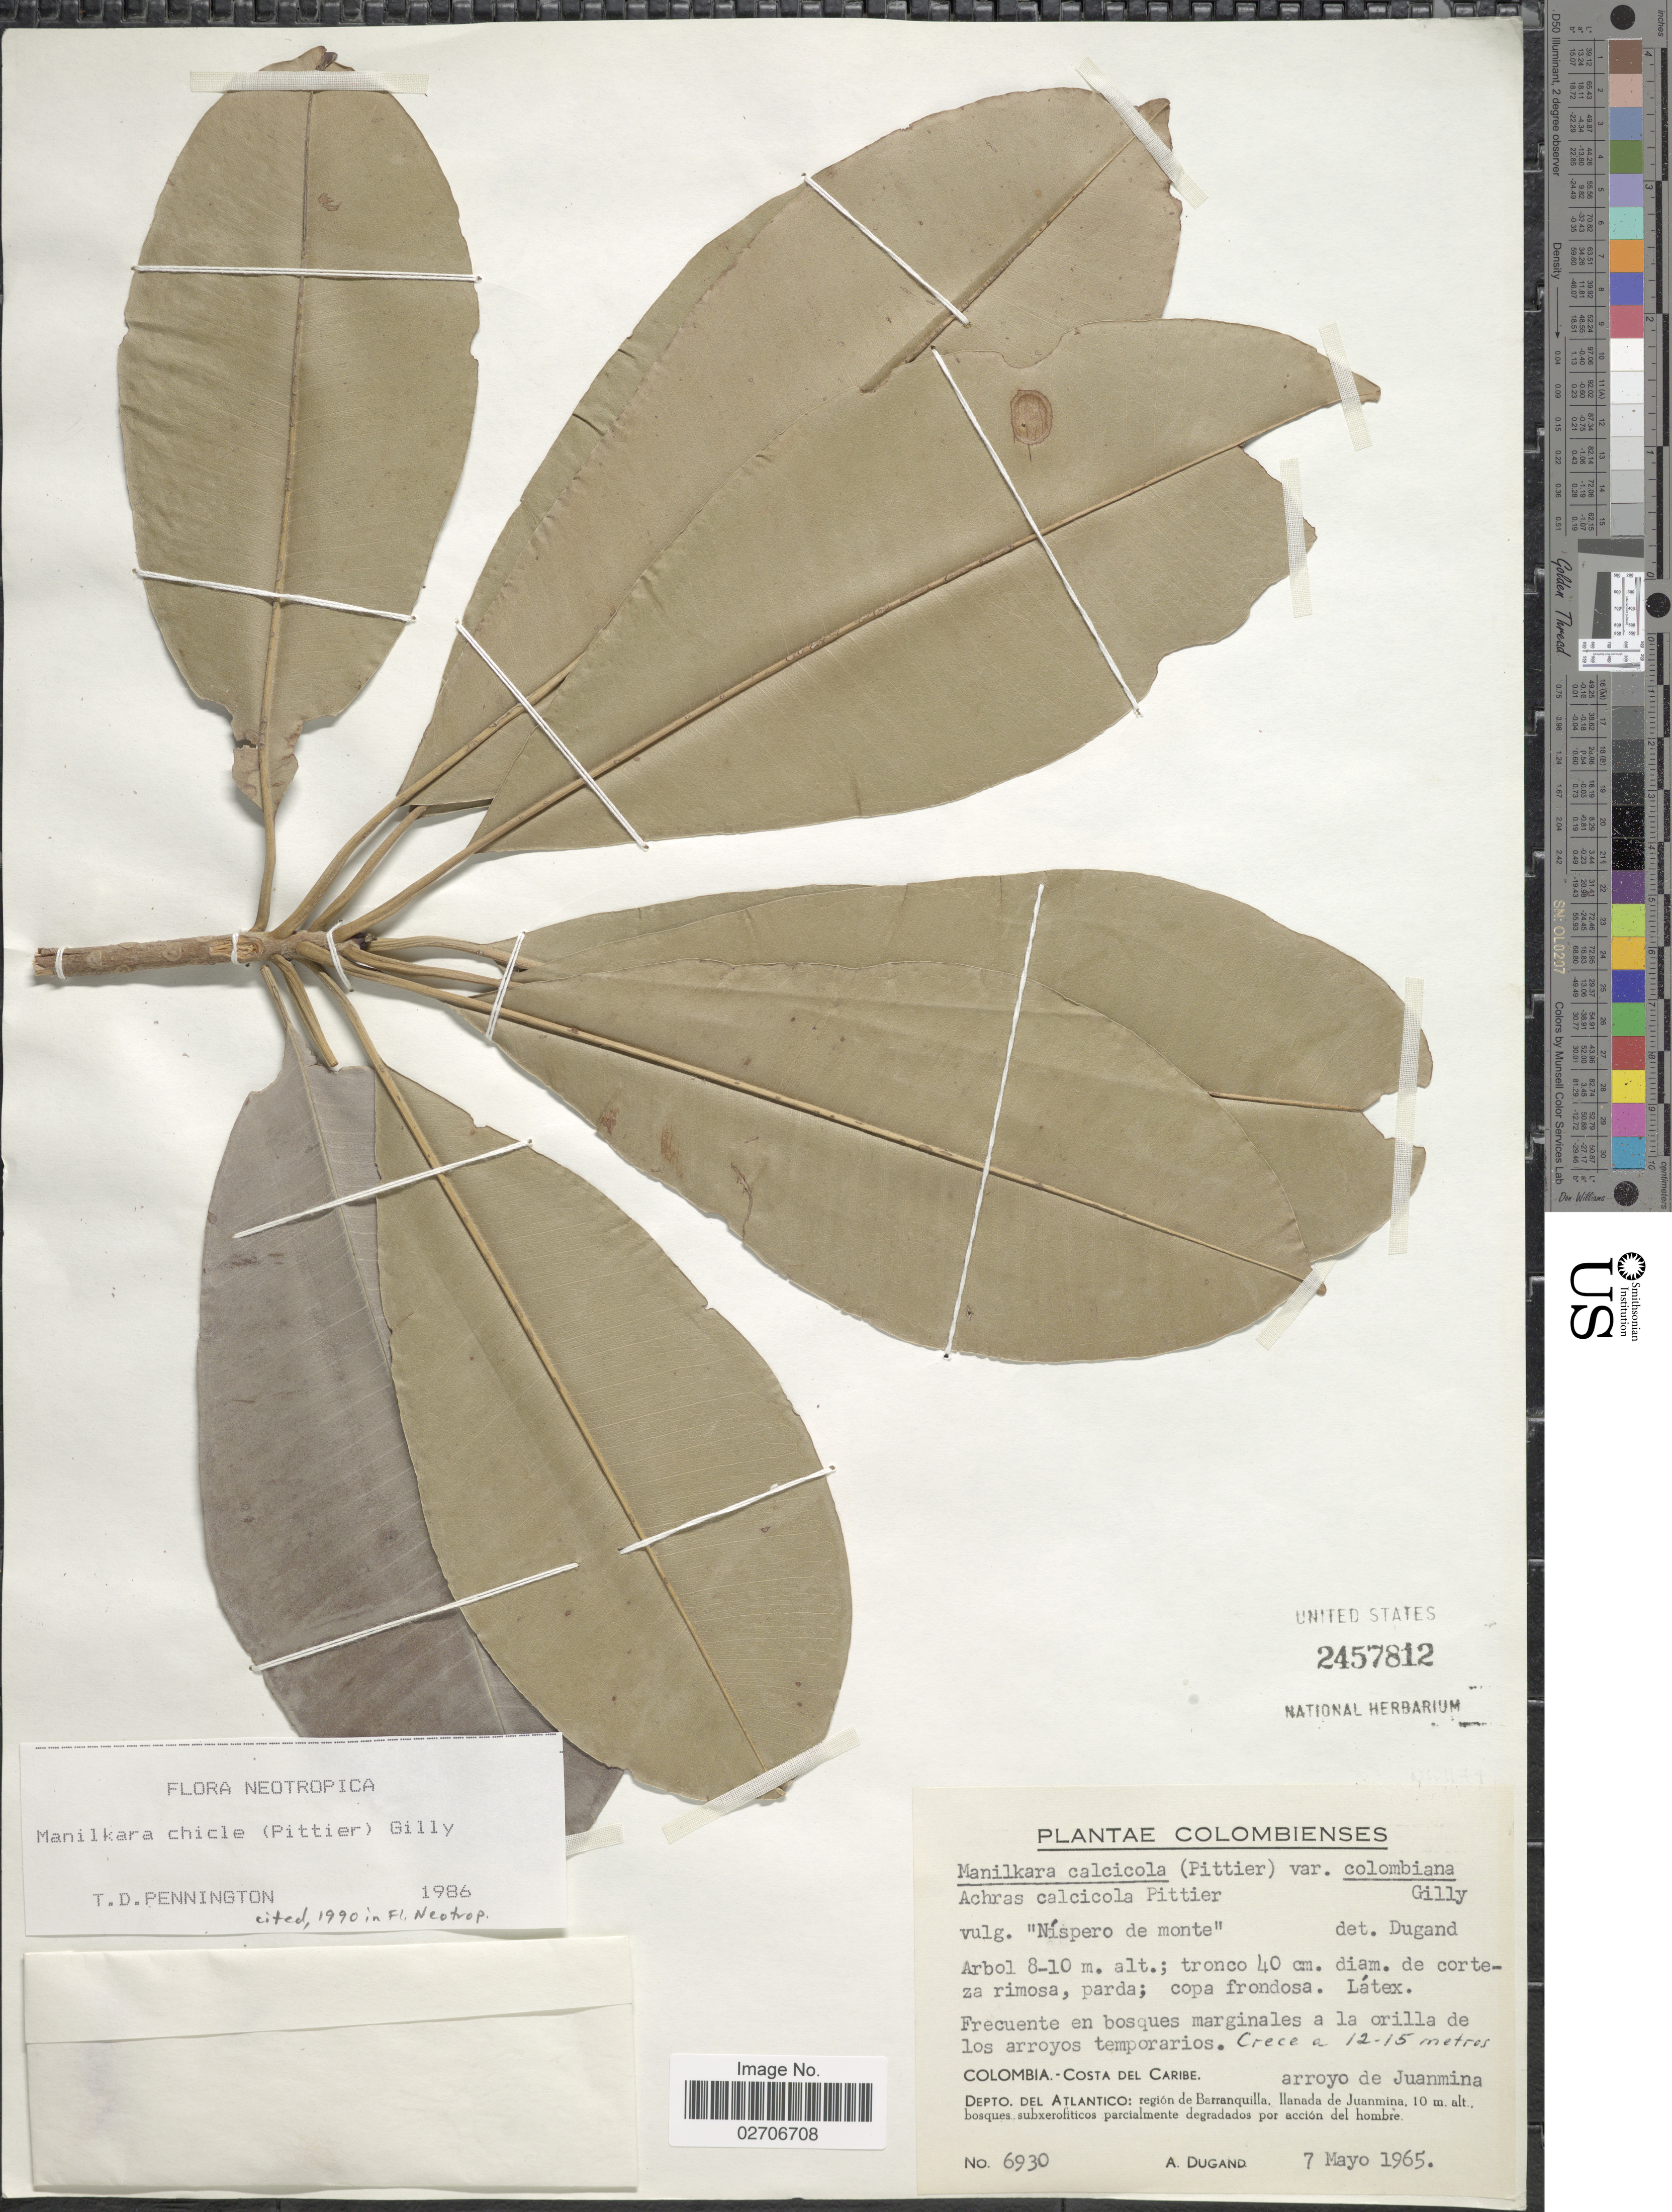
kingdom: Plantae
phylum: Tracheophyta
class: Magnoliopsida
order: Ericales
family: Sapotaceae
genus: Manilkara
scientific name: Manilkara chicle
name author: (Pittier) Gilly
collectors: A. Dugand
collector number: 6930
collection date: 1965-05-07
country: Colombia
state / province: Atlántico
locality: Colombia, Costa del Caribe, Depto del ATlantico: region de Barranquilla, llanada de Juanmina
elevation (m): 10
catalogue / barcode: US 2457812